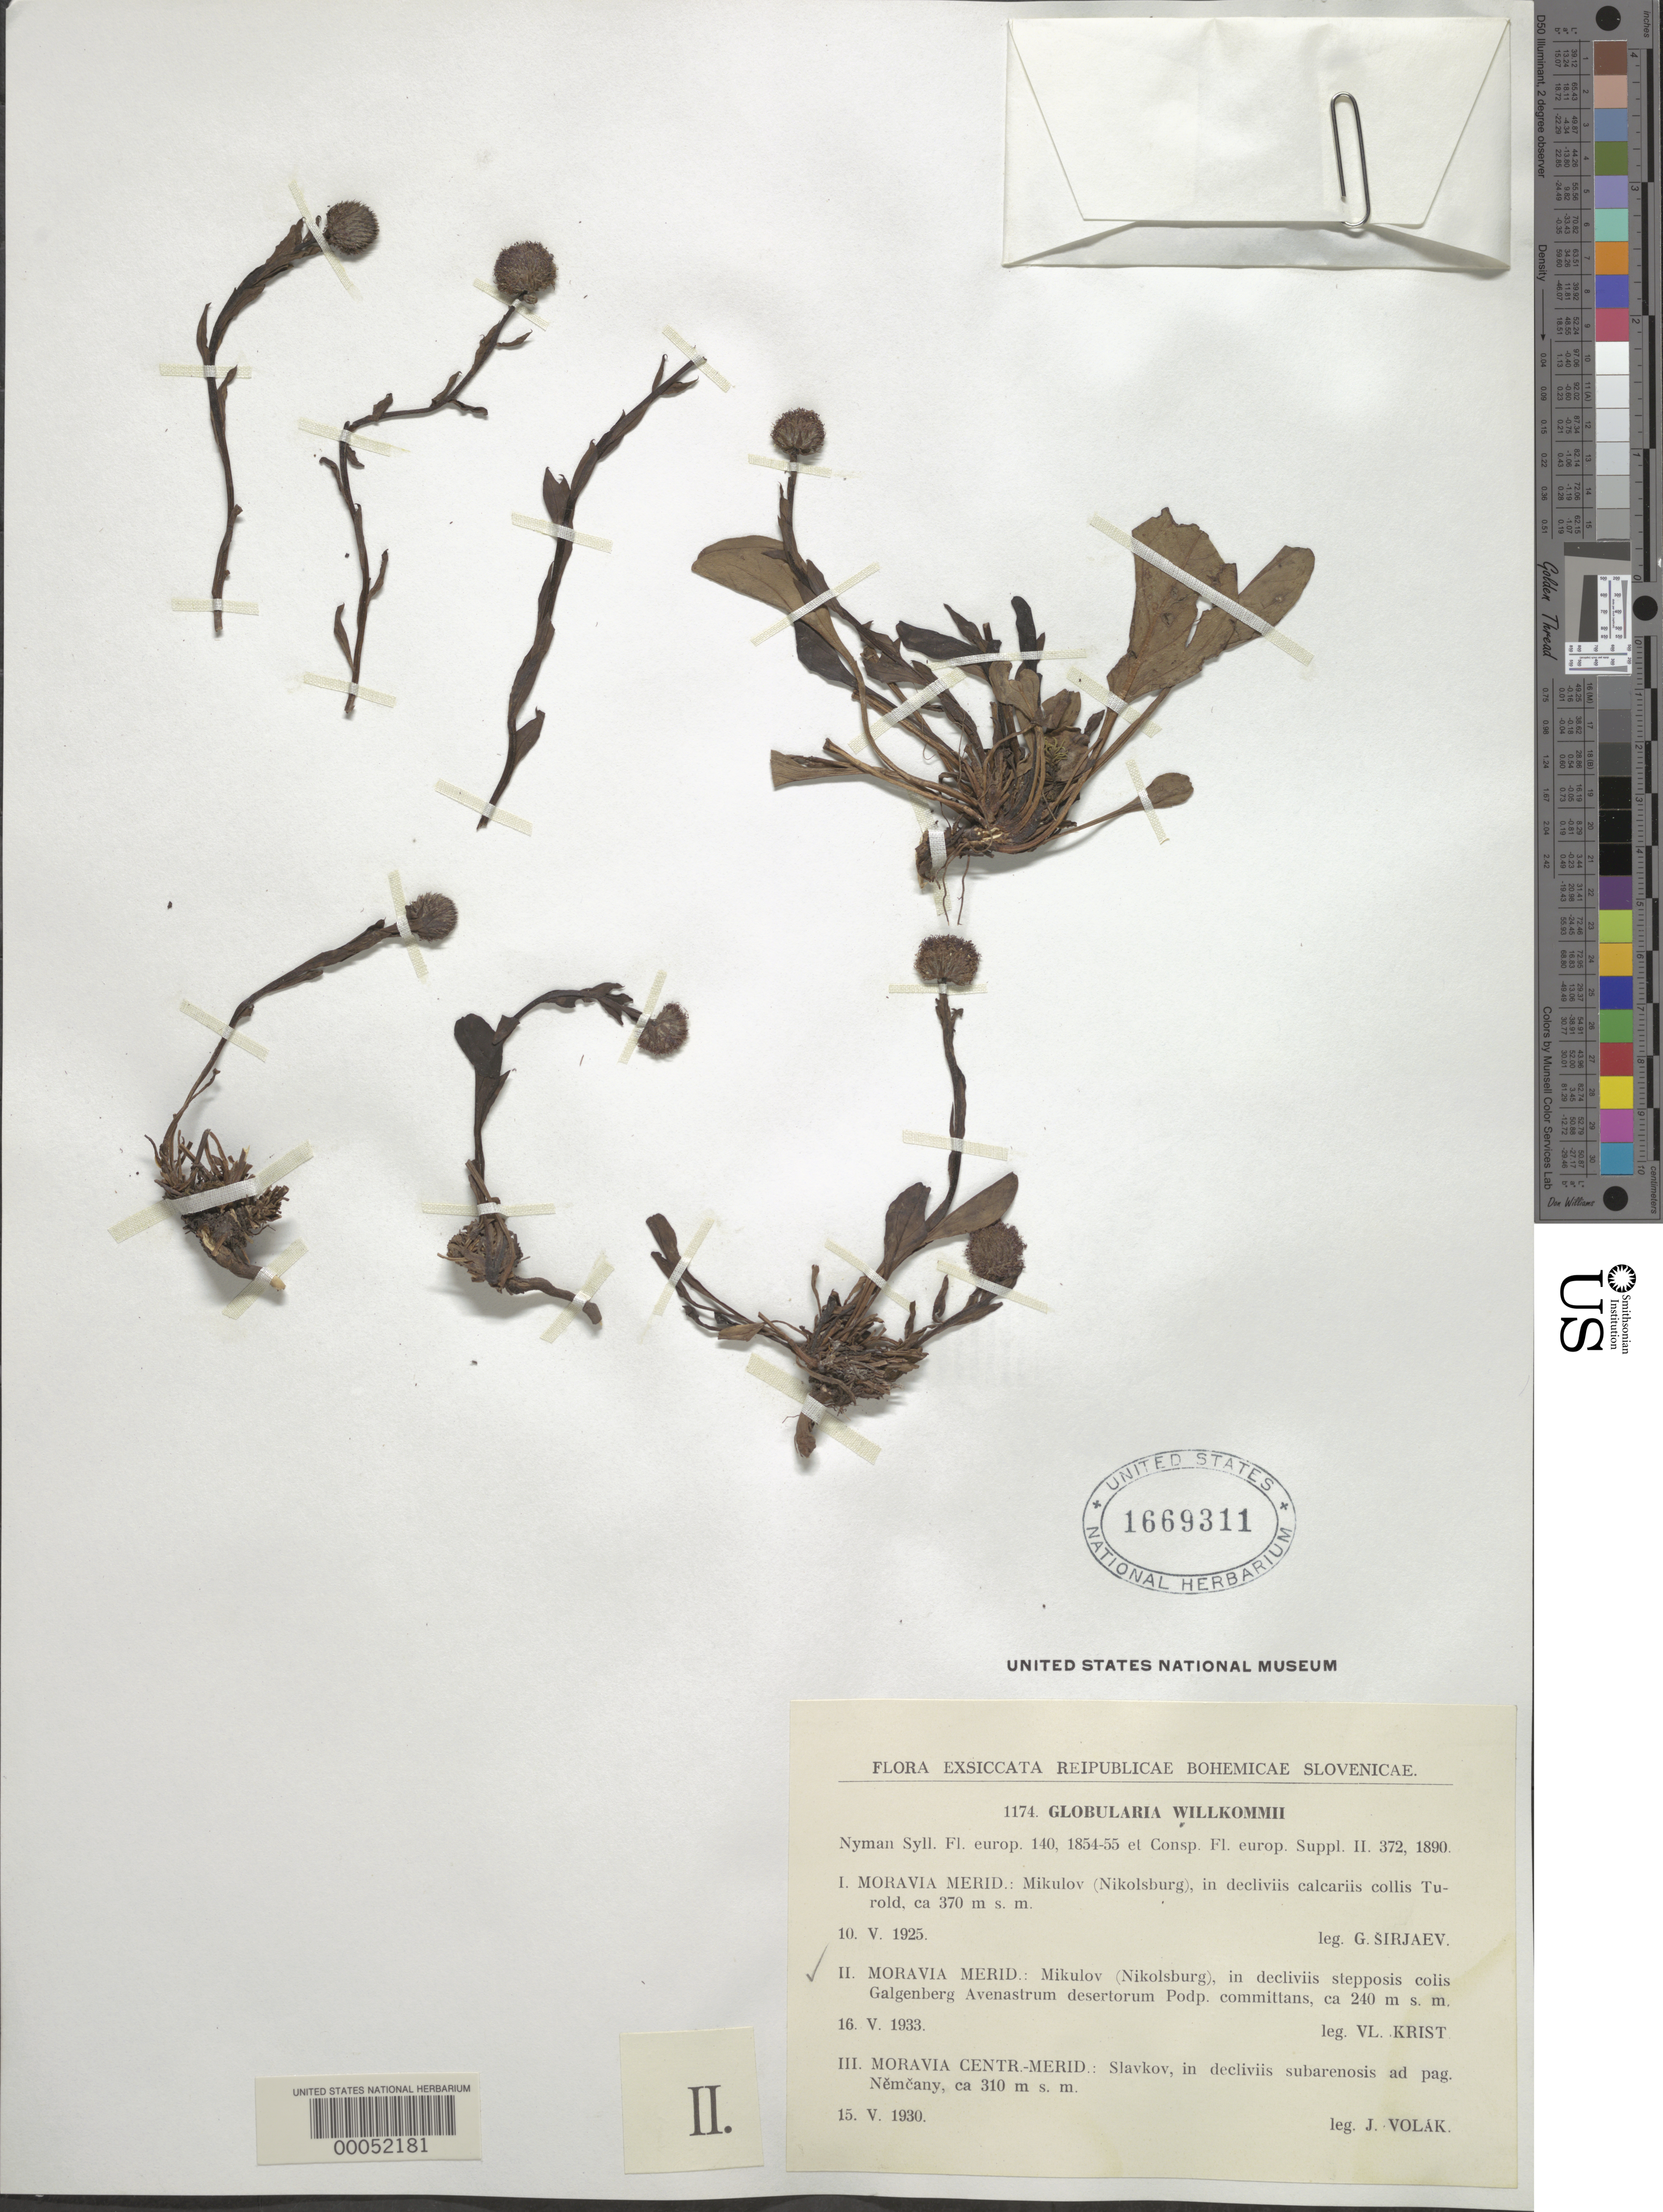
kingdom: Plantae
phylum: Tracheophyta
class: Magnoliopsida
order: Lamiales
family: Plantaginaceae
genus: Globularia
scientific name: Globularia willkommii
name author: Nyman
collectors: V. Krist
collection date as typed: May 1933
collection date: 1933-05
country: Czechia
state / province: South Moravian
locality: Mikulov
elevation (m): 240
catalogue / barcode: US 1669311